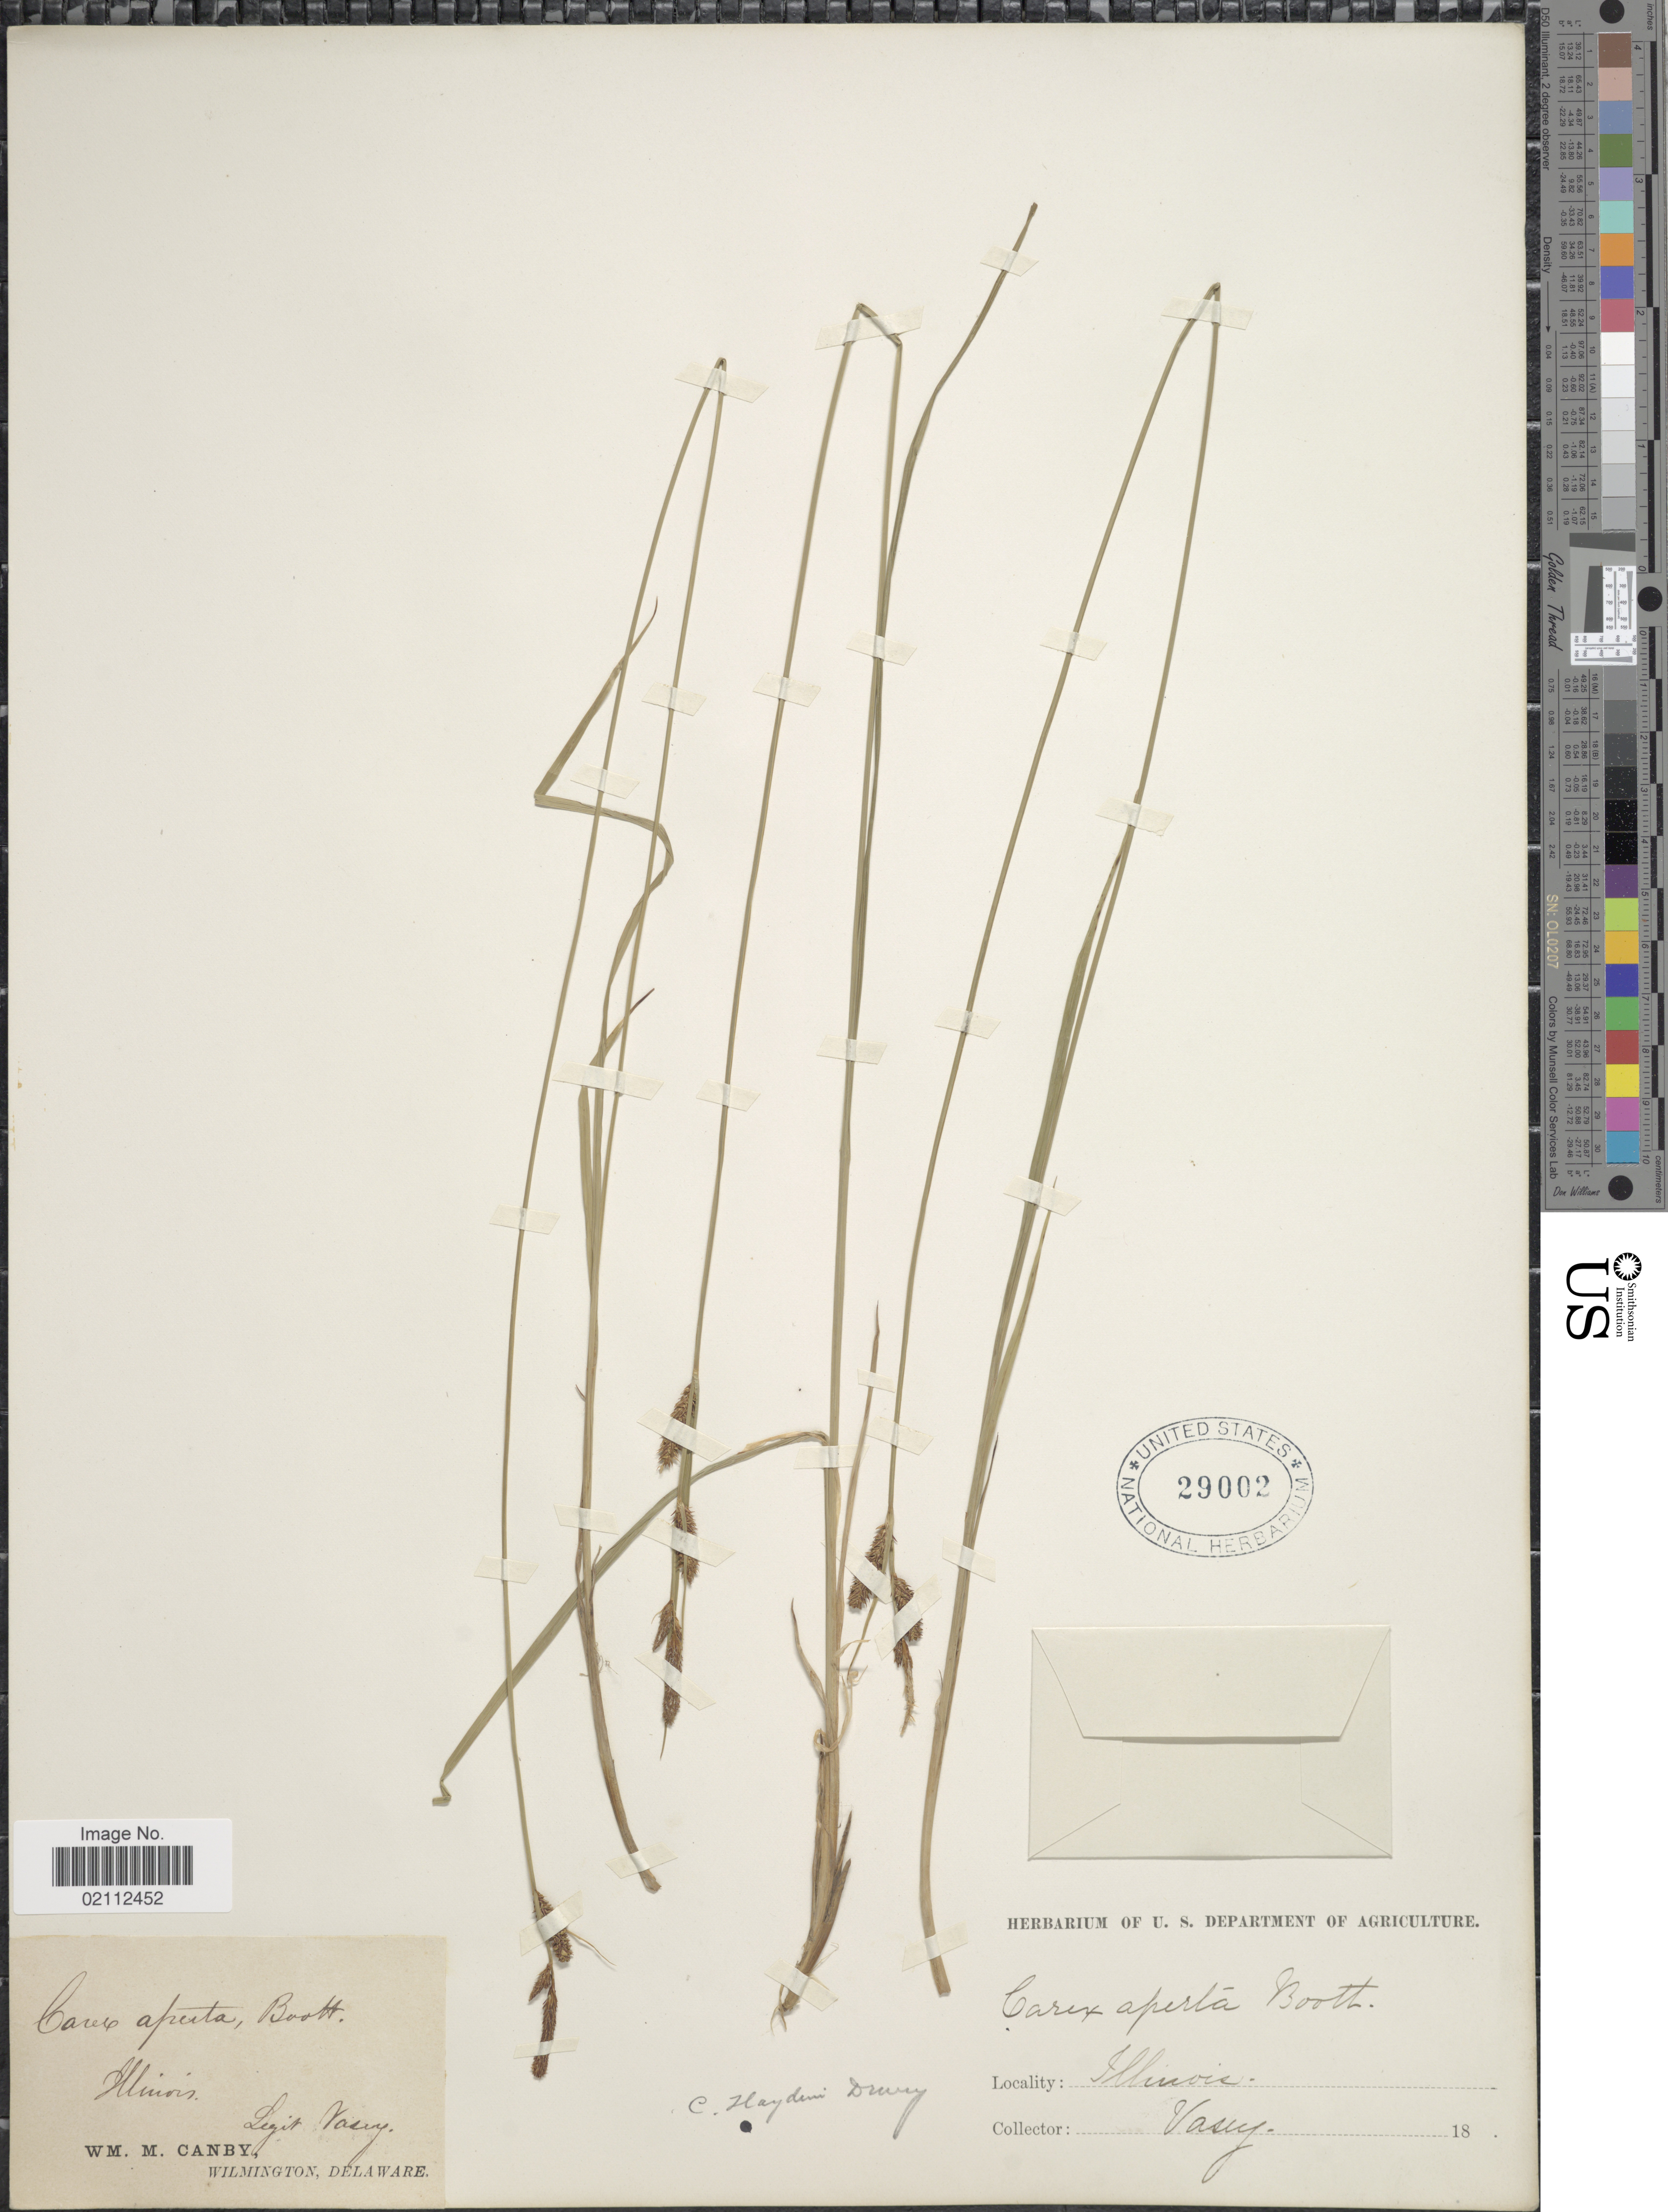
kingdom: Plantae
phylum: Tracheophyta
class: Liliopsida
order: Poales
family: Cyperaceae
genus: Carex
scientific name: Carex haydenii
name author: Dewey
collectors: Vasey, --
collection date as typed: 18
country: United States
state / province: Illinois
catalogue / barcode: US 29002